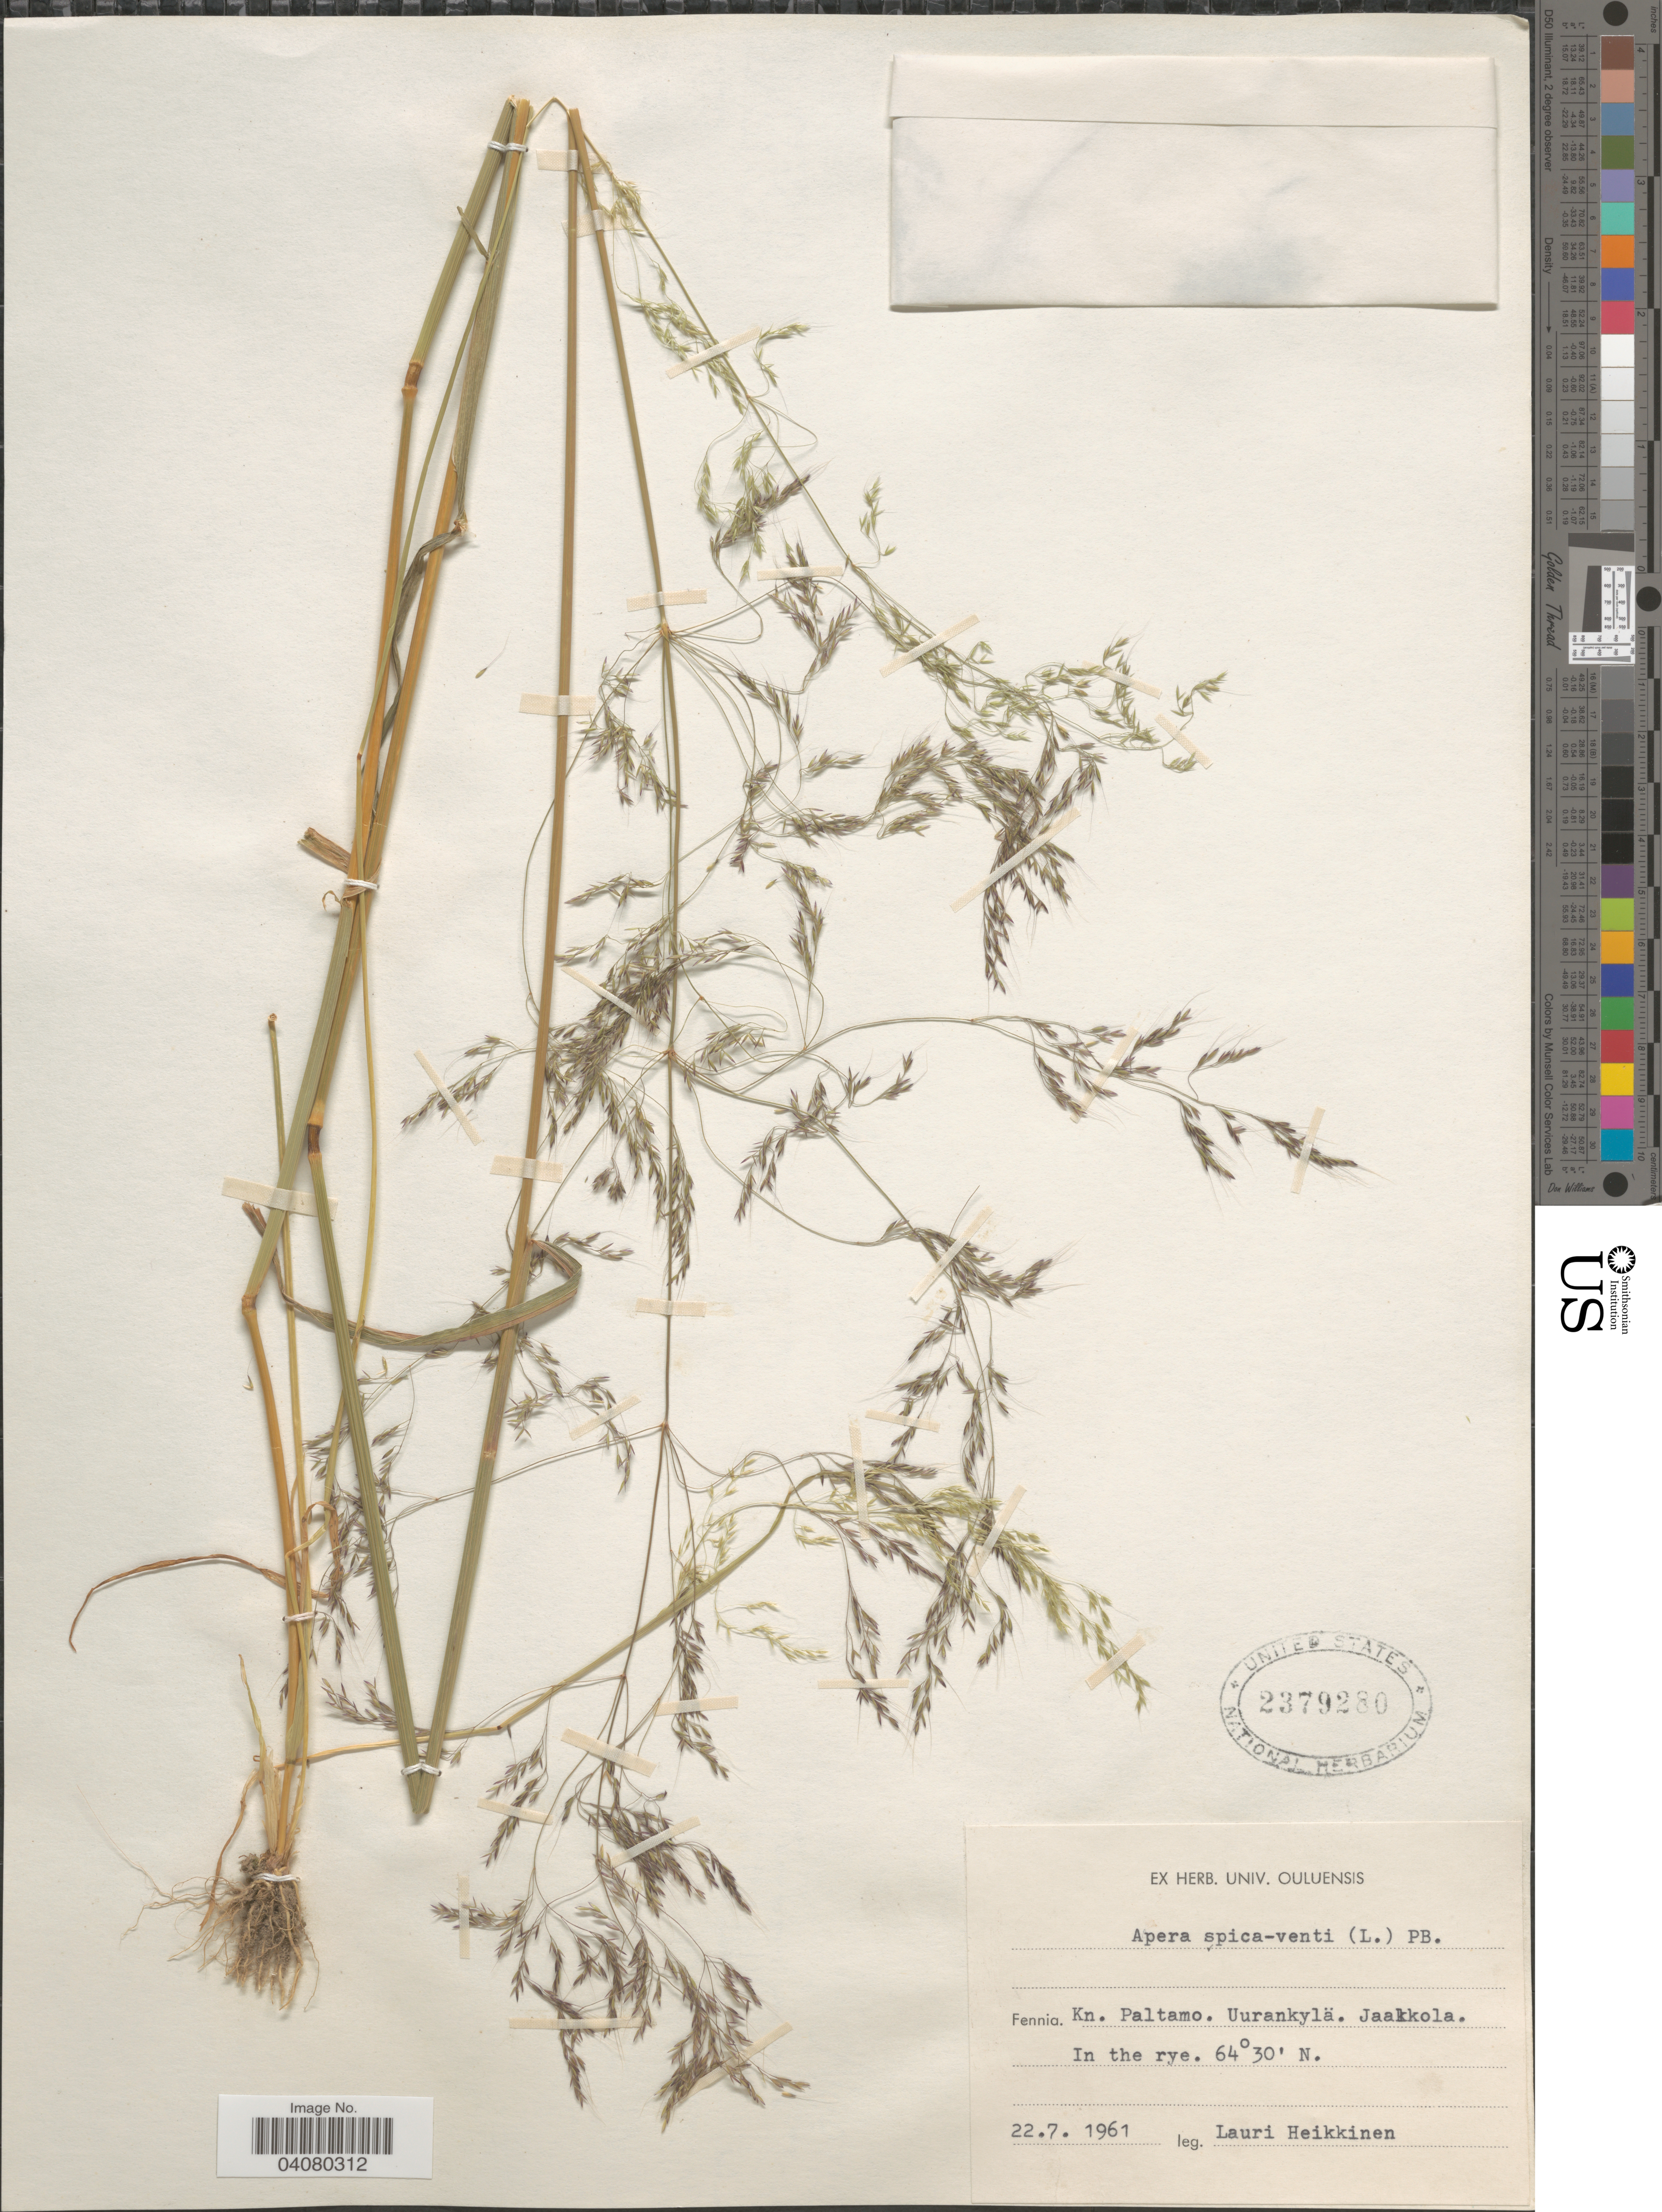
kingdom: Plantae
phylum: Tracheophyta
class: Liliopsida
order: Poales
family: Poaceae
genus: Apera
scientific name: Apera spica-venti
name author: (L.) P. Beauv.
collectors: L. Heikkinen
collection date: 1961-07-22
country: Finland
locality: Fennia. Kn. Paltamo. Uurankylä. Jaakkola. In the rye.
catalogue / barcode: US 2379280